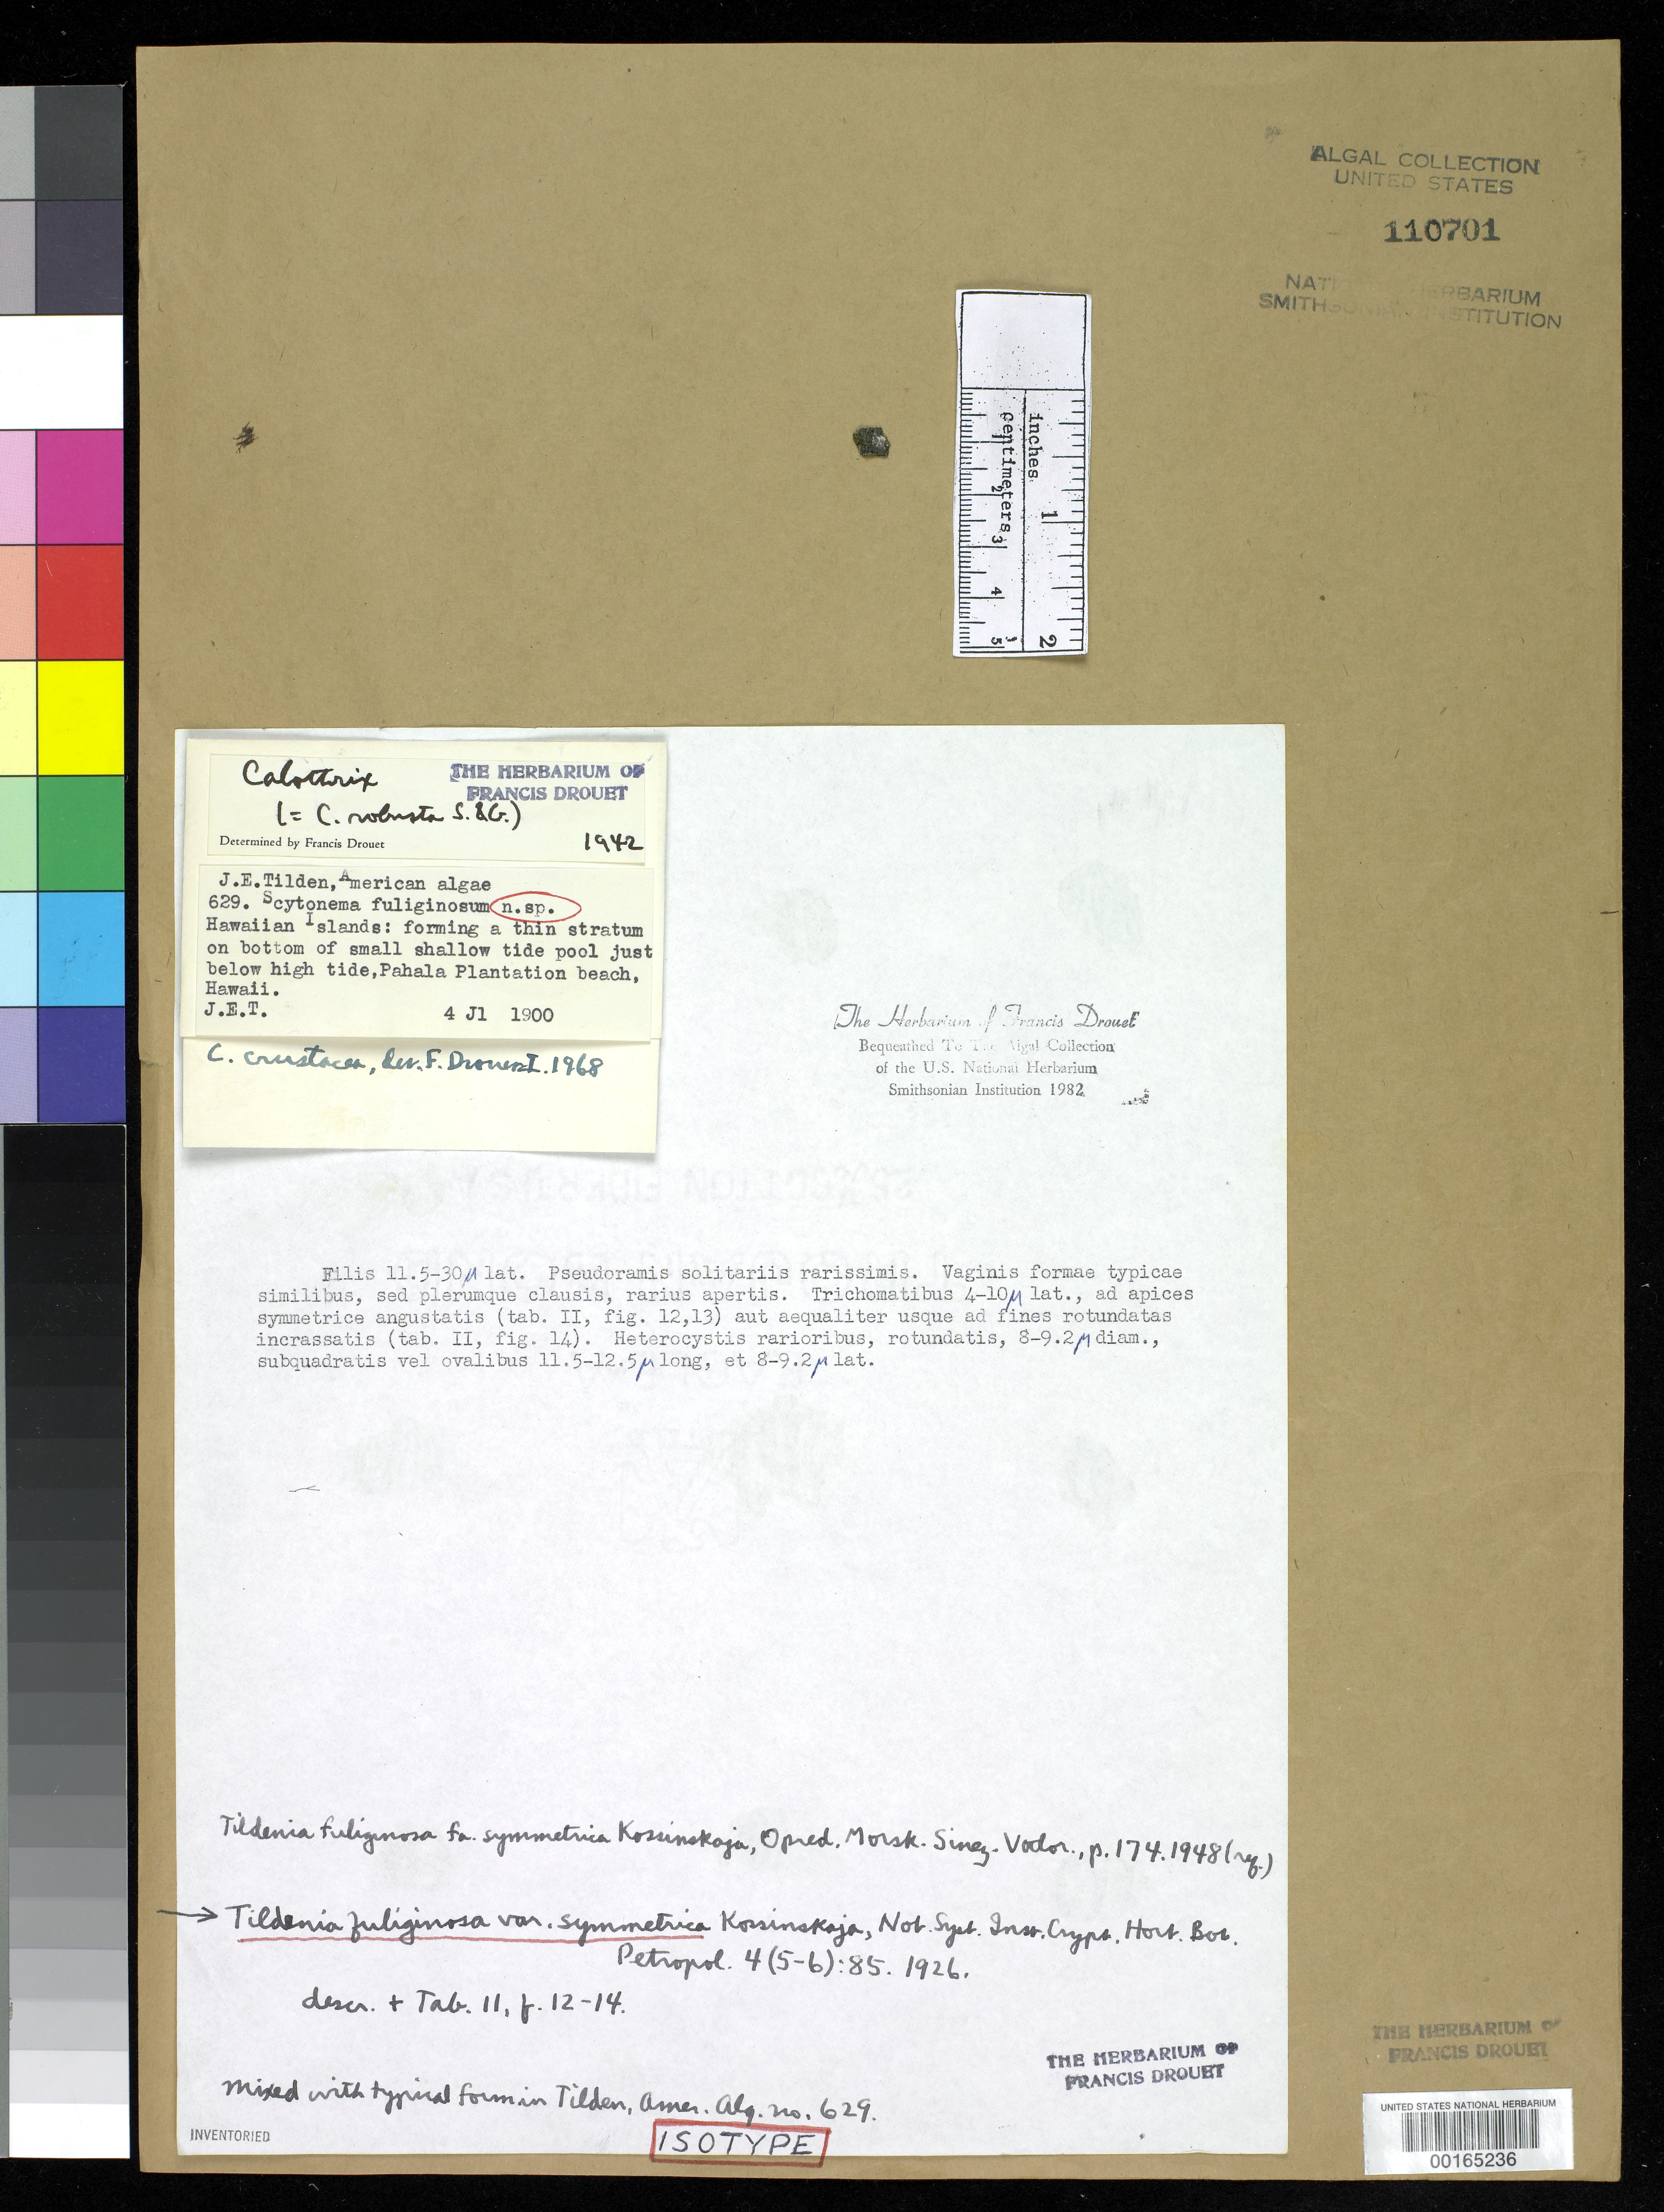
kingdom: Bacteria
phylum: Cyanobacteria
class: Cyanobacteriia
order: Cyanobacteriales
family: Homoeotrichaceae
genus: Tildenia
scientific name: Tildenia fuliginosa var. symmetrica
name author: Kossinskaja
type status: Isotype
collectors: J. E. Tilden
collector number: JET 629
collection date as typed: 04 Jul 1900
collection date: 1900-07-04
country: United States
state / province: Hawaii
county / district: Hawaii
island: Hawaii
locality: Pahala Plantation Beach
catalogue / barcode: US 110701